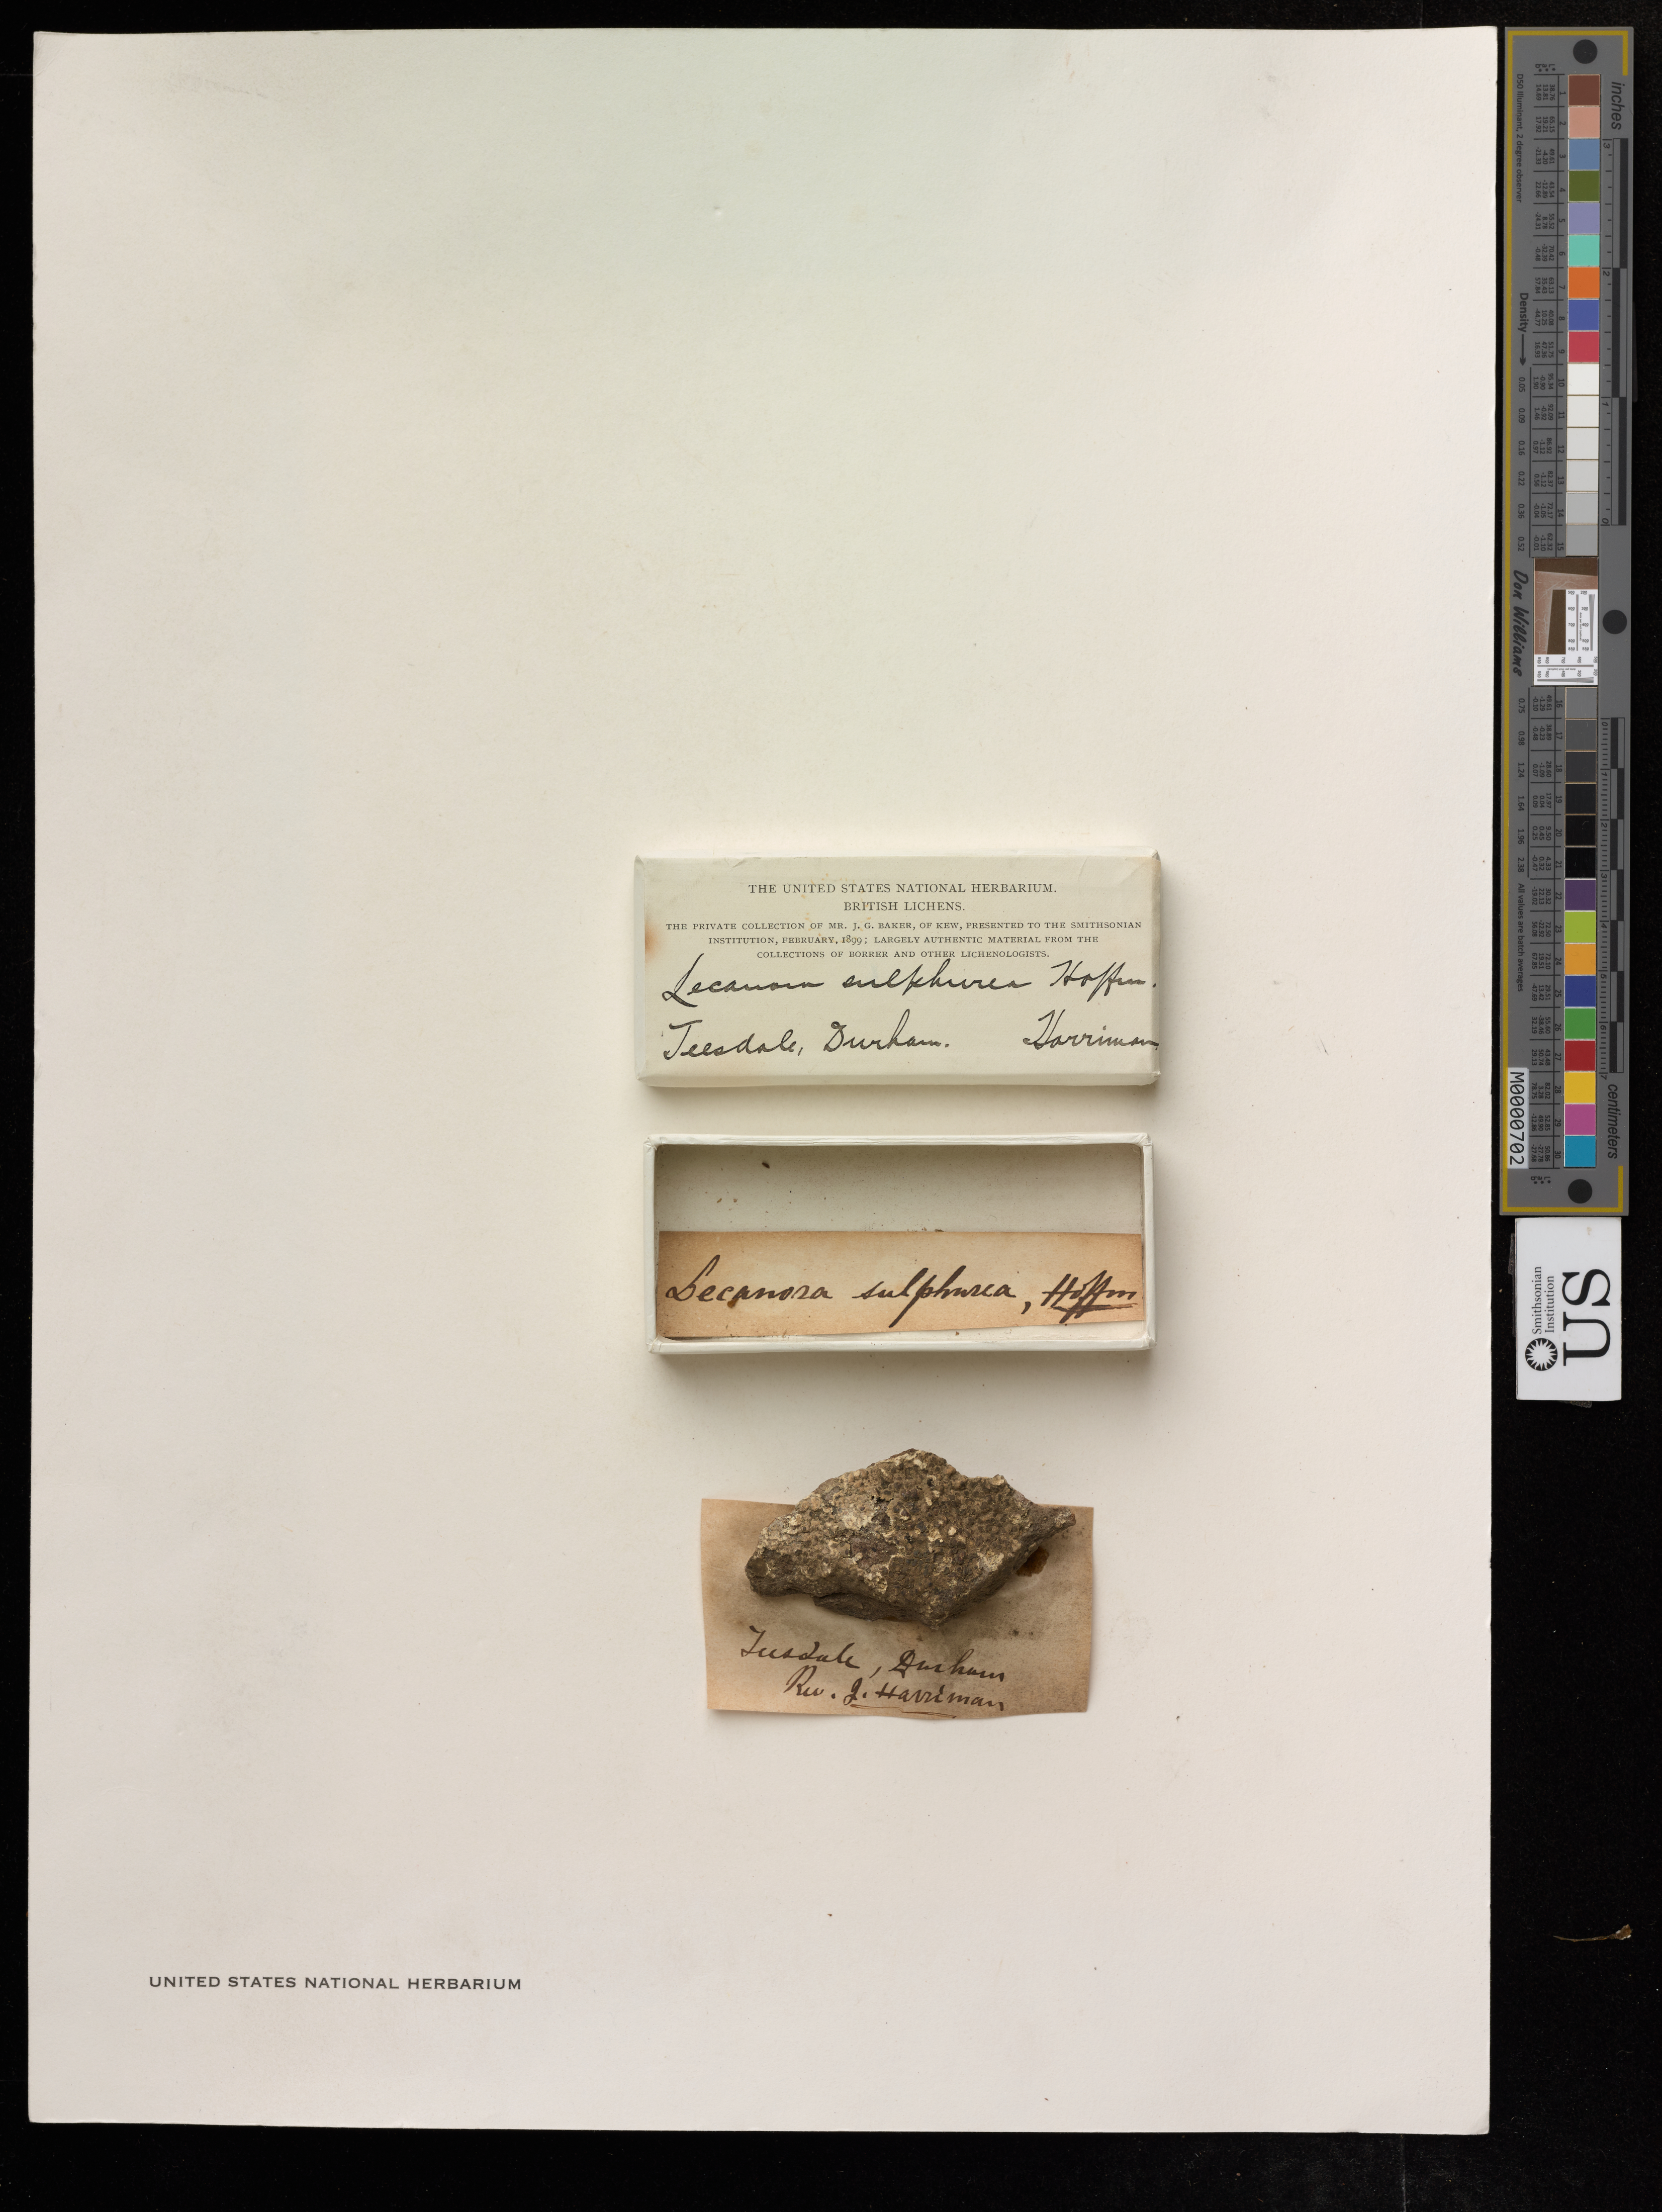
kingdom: Fungi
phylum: Ascomycota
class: Lecanoromycetes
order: Lecanorales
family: Lecanoraceae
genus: Lecanora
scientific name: Lecanora sulphurea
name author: (Hoffm.) Ach.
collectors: J. Harriman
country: United Kingdom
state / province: England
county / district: Norfolk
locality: Dunham, Teesdale.